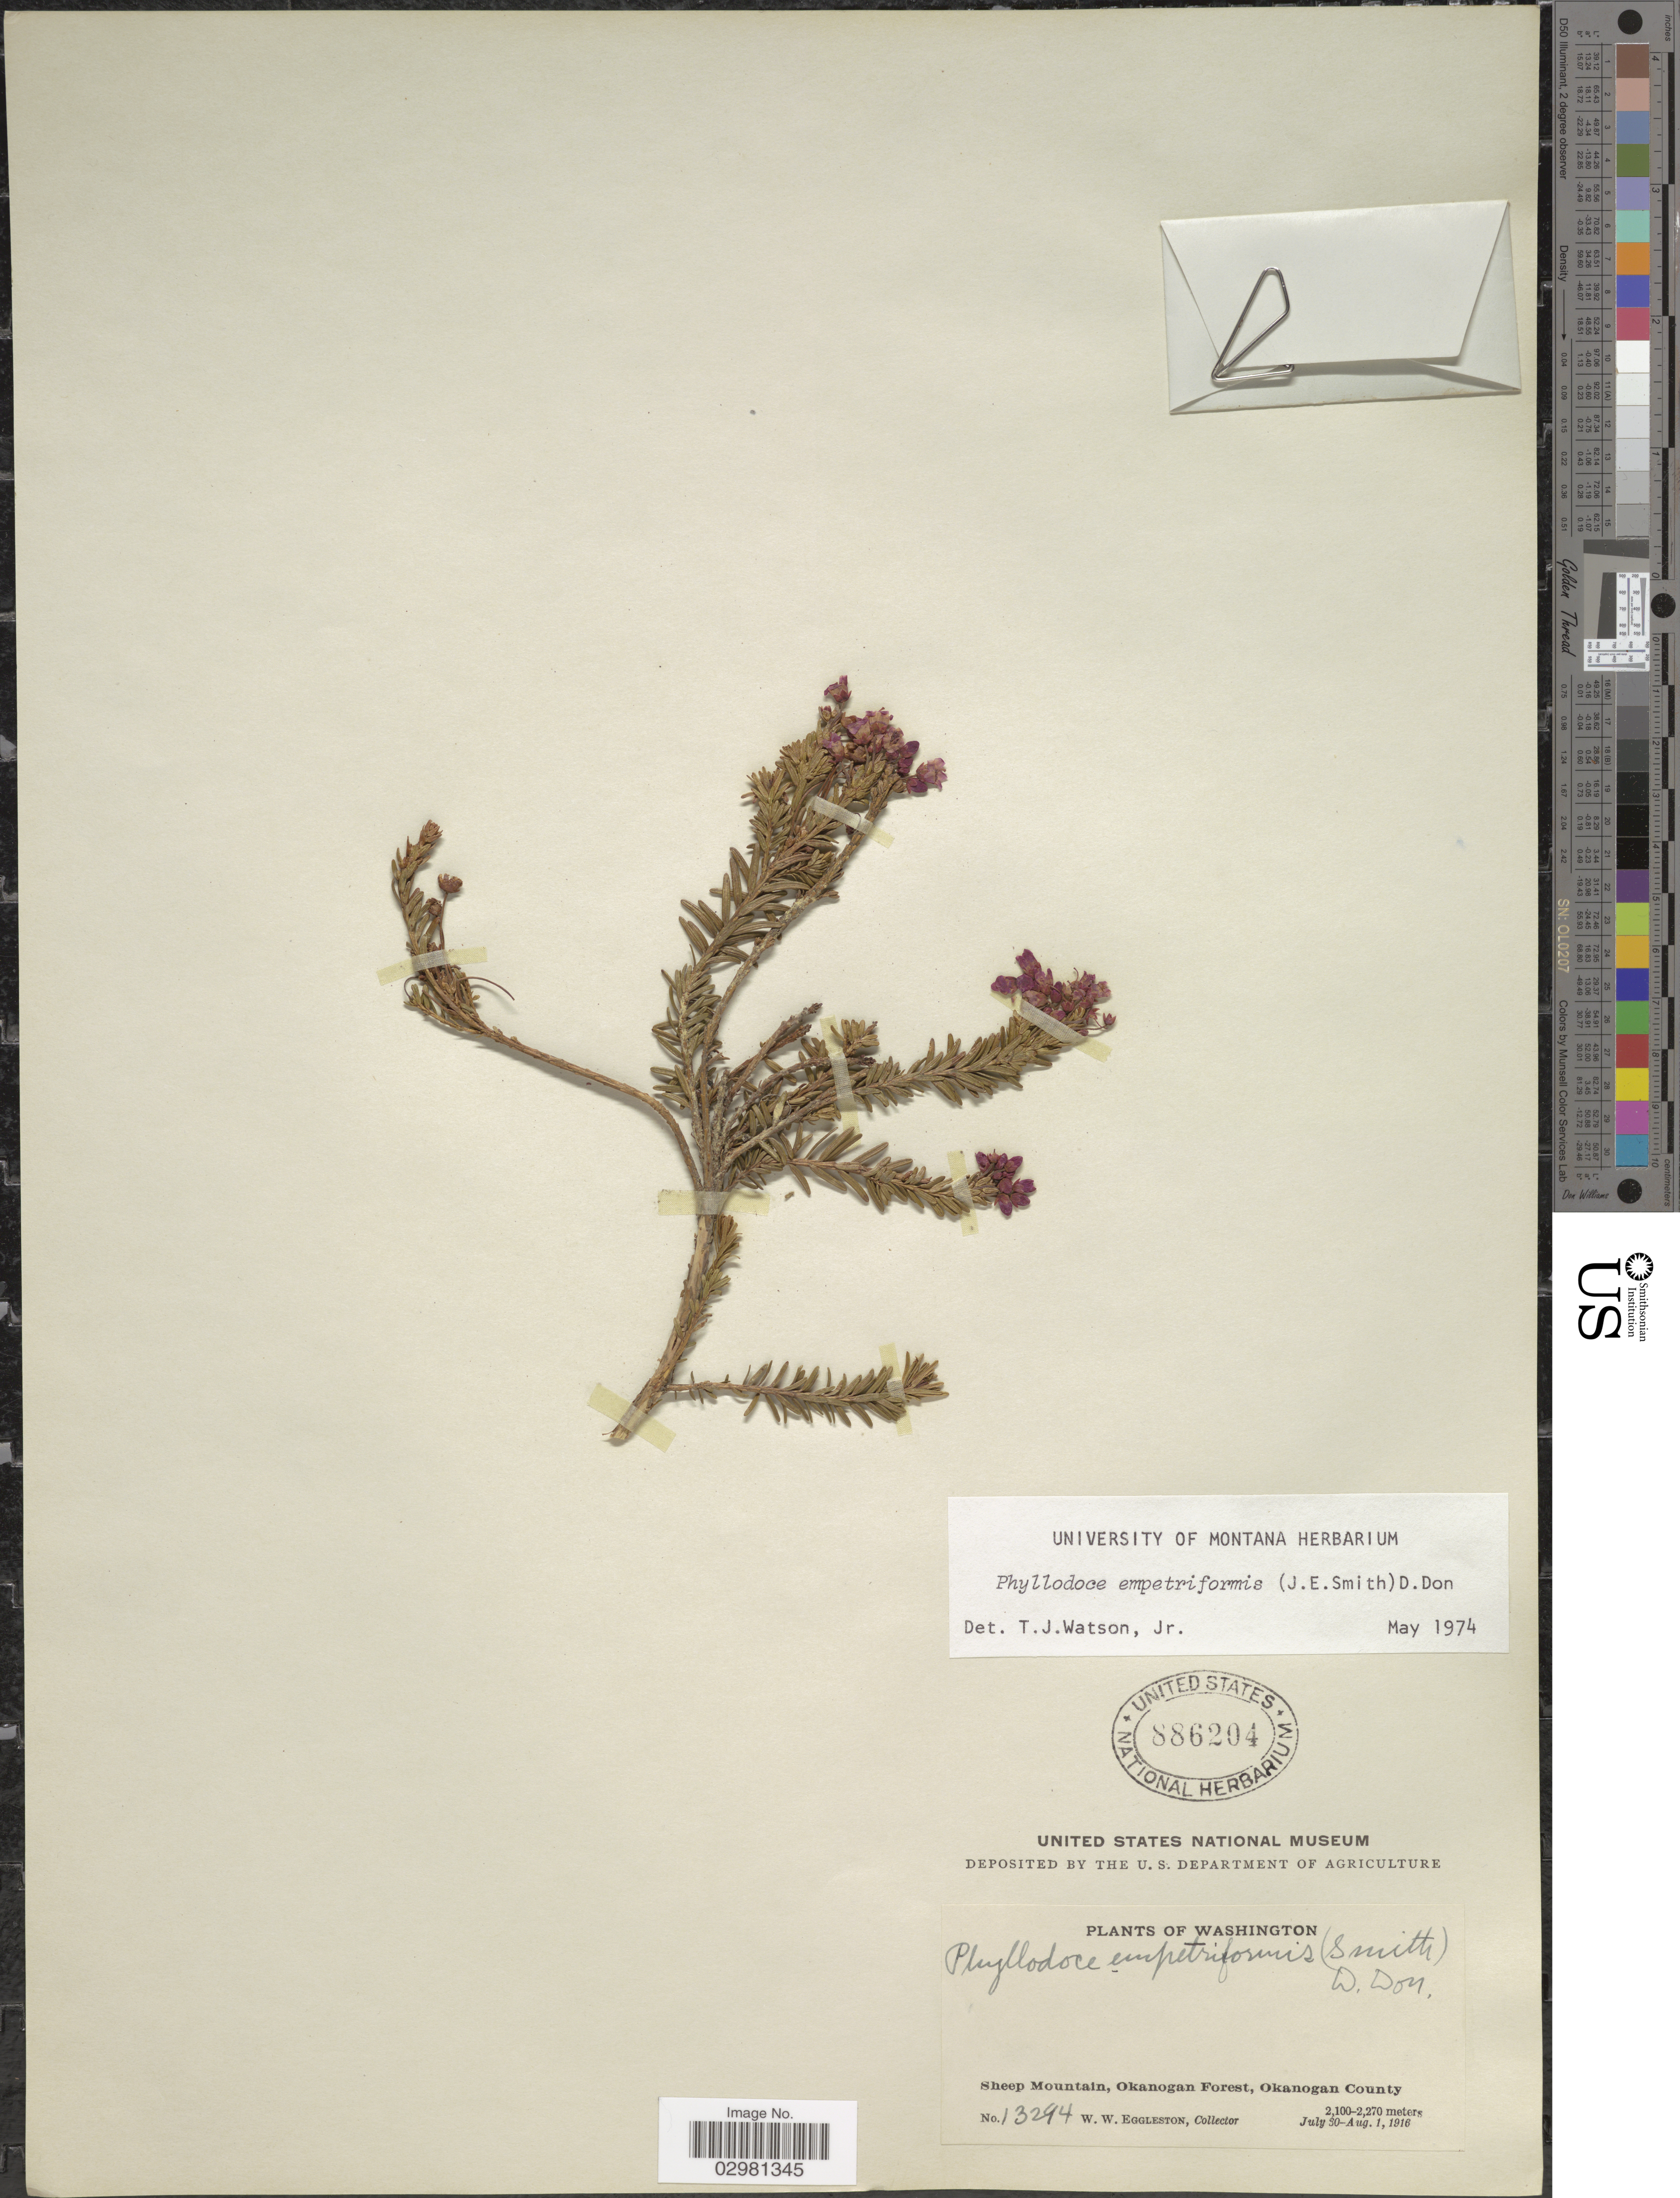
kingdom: Plantae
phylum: Tracheophyta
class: Magnoliopsida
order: Ericales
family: Ericaceae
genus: Phyllodoce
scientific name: Phyllodoce empetiformis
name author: (Small) D. Don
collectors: W. W. Eggleston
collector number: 13294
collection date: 1916-07-30/1916-08-01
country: United States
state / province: Washington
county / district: Okanogan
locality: Sheep Mountain, Okanogan Forest, Okanogan County.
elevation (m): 2100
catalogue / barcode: US 886204